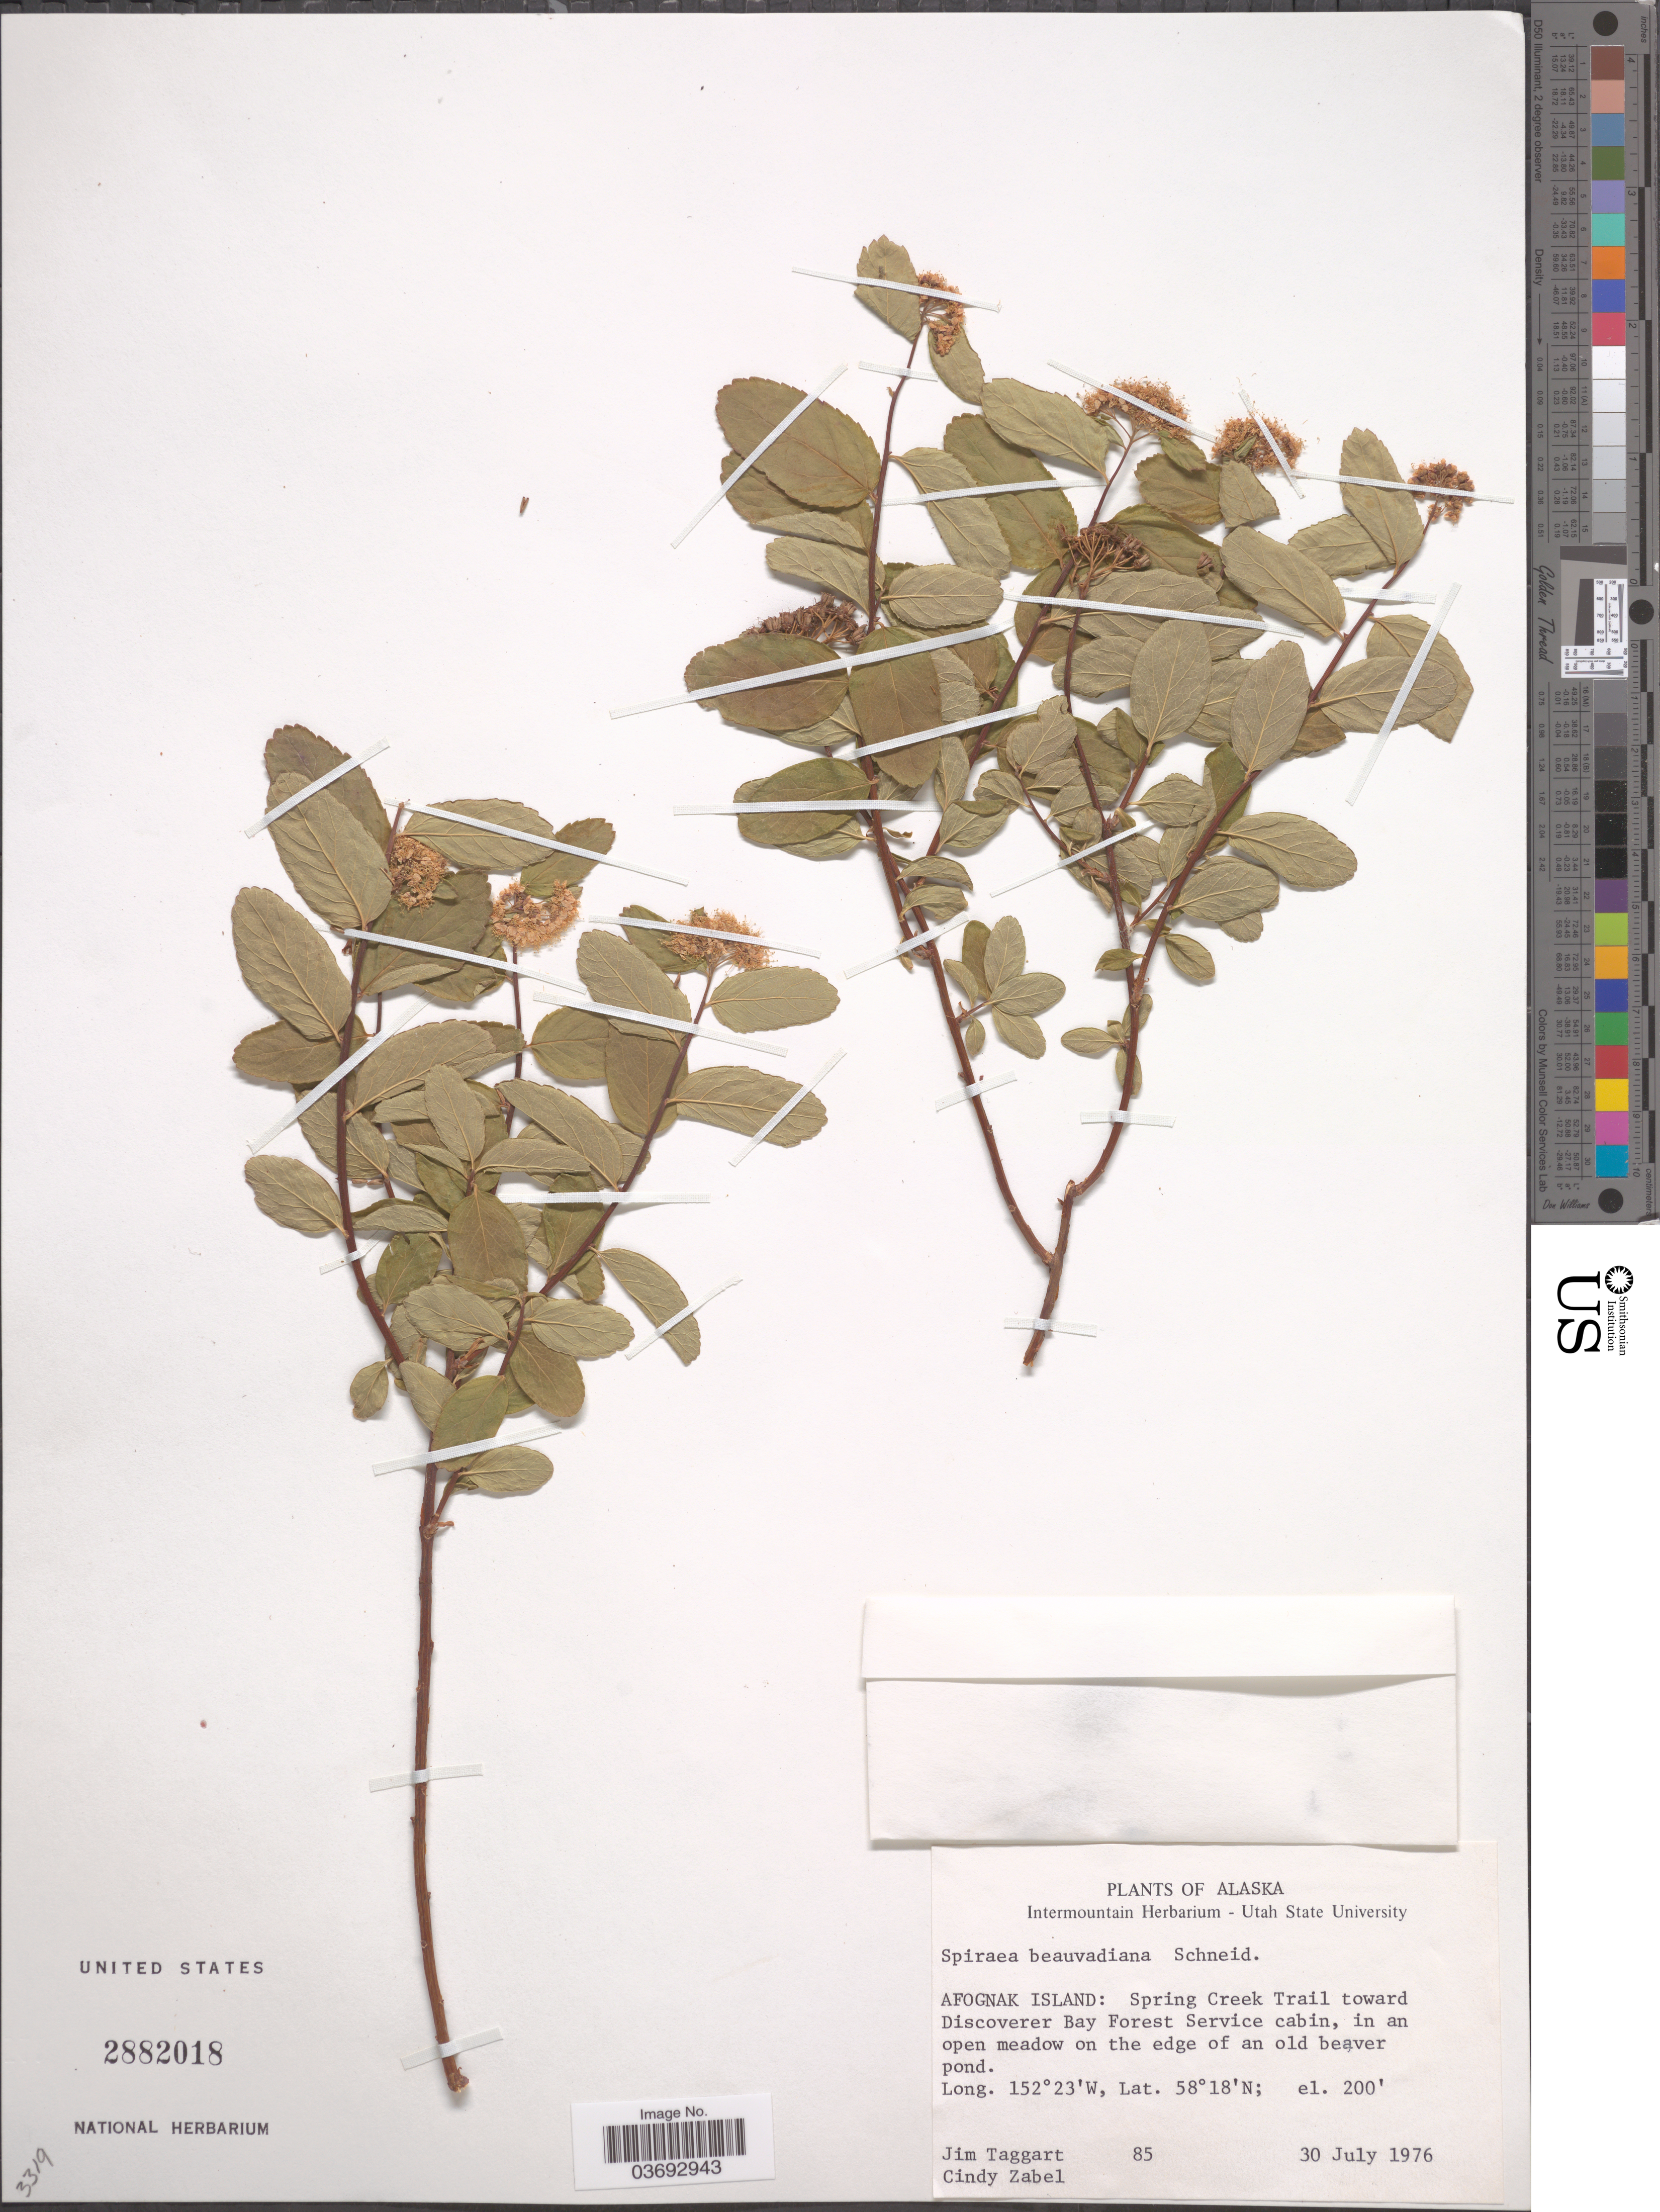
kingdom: Plantae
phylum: Tracheophyta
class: Magnoliopsida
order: Rosales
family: Rosaceae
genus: Spiraea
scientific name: Spiraea stevenii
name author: (C.K. Schneid.) Rydb.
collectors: J. Taggart & C. Zabel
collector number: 85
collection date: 1976-07-30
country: United States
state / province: Alaska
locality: Afognak Island: Spring Creek Trail toward Discoverer Bay Forest Service cabin, in an open meadow on the edge of an old beaver pond.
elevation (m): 61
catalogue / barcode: US 2882018